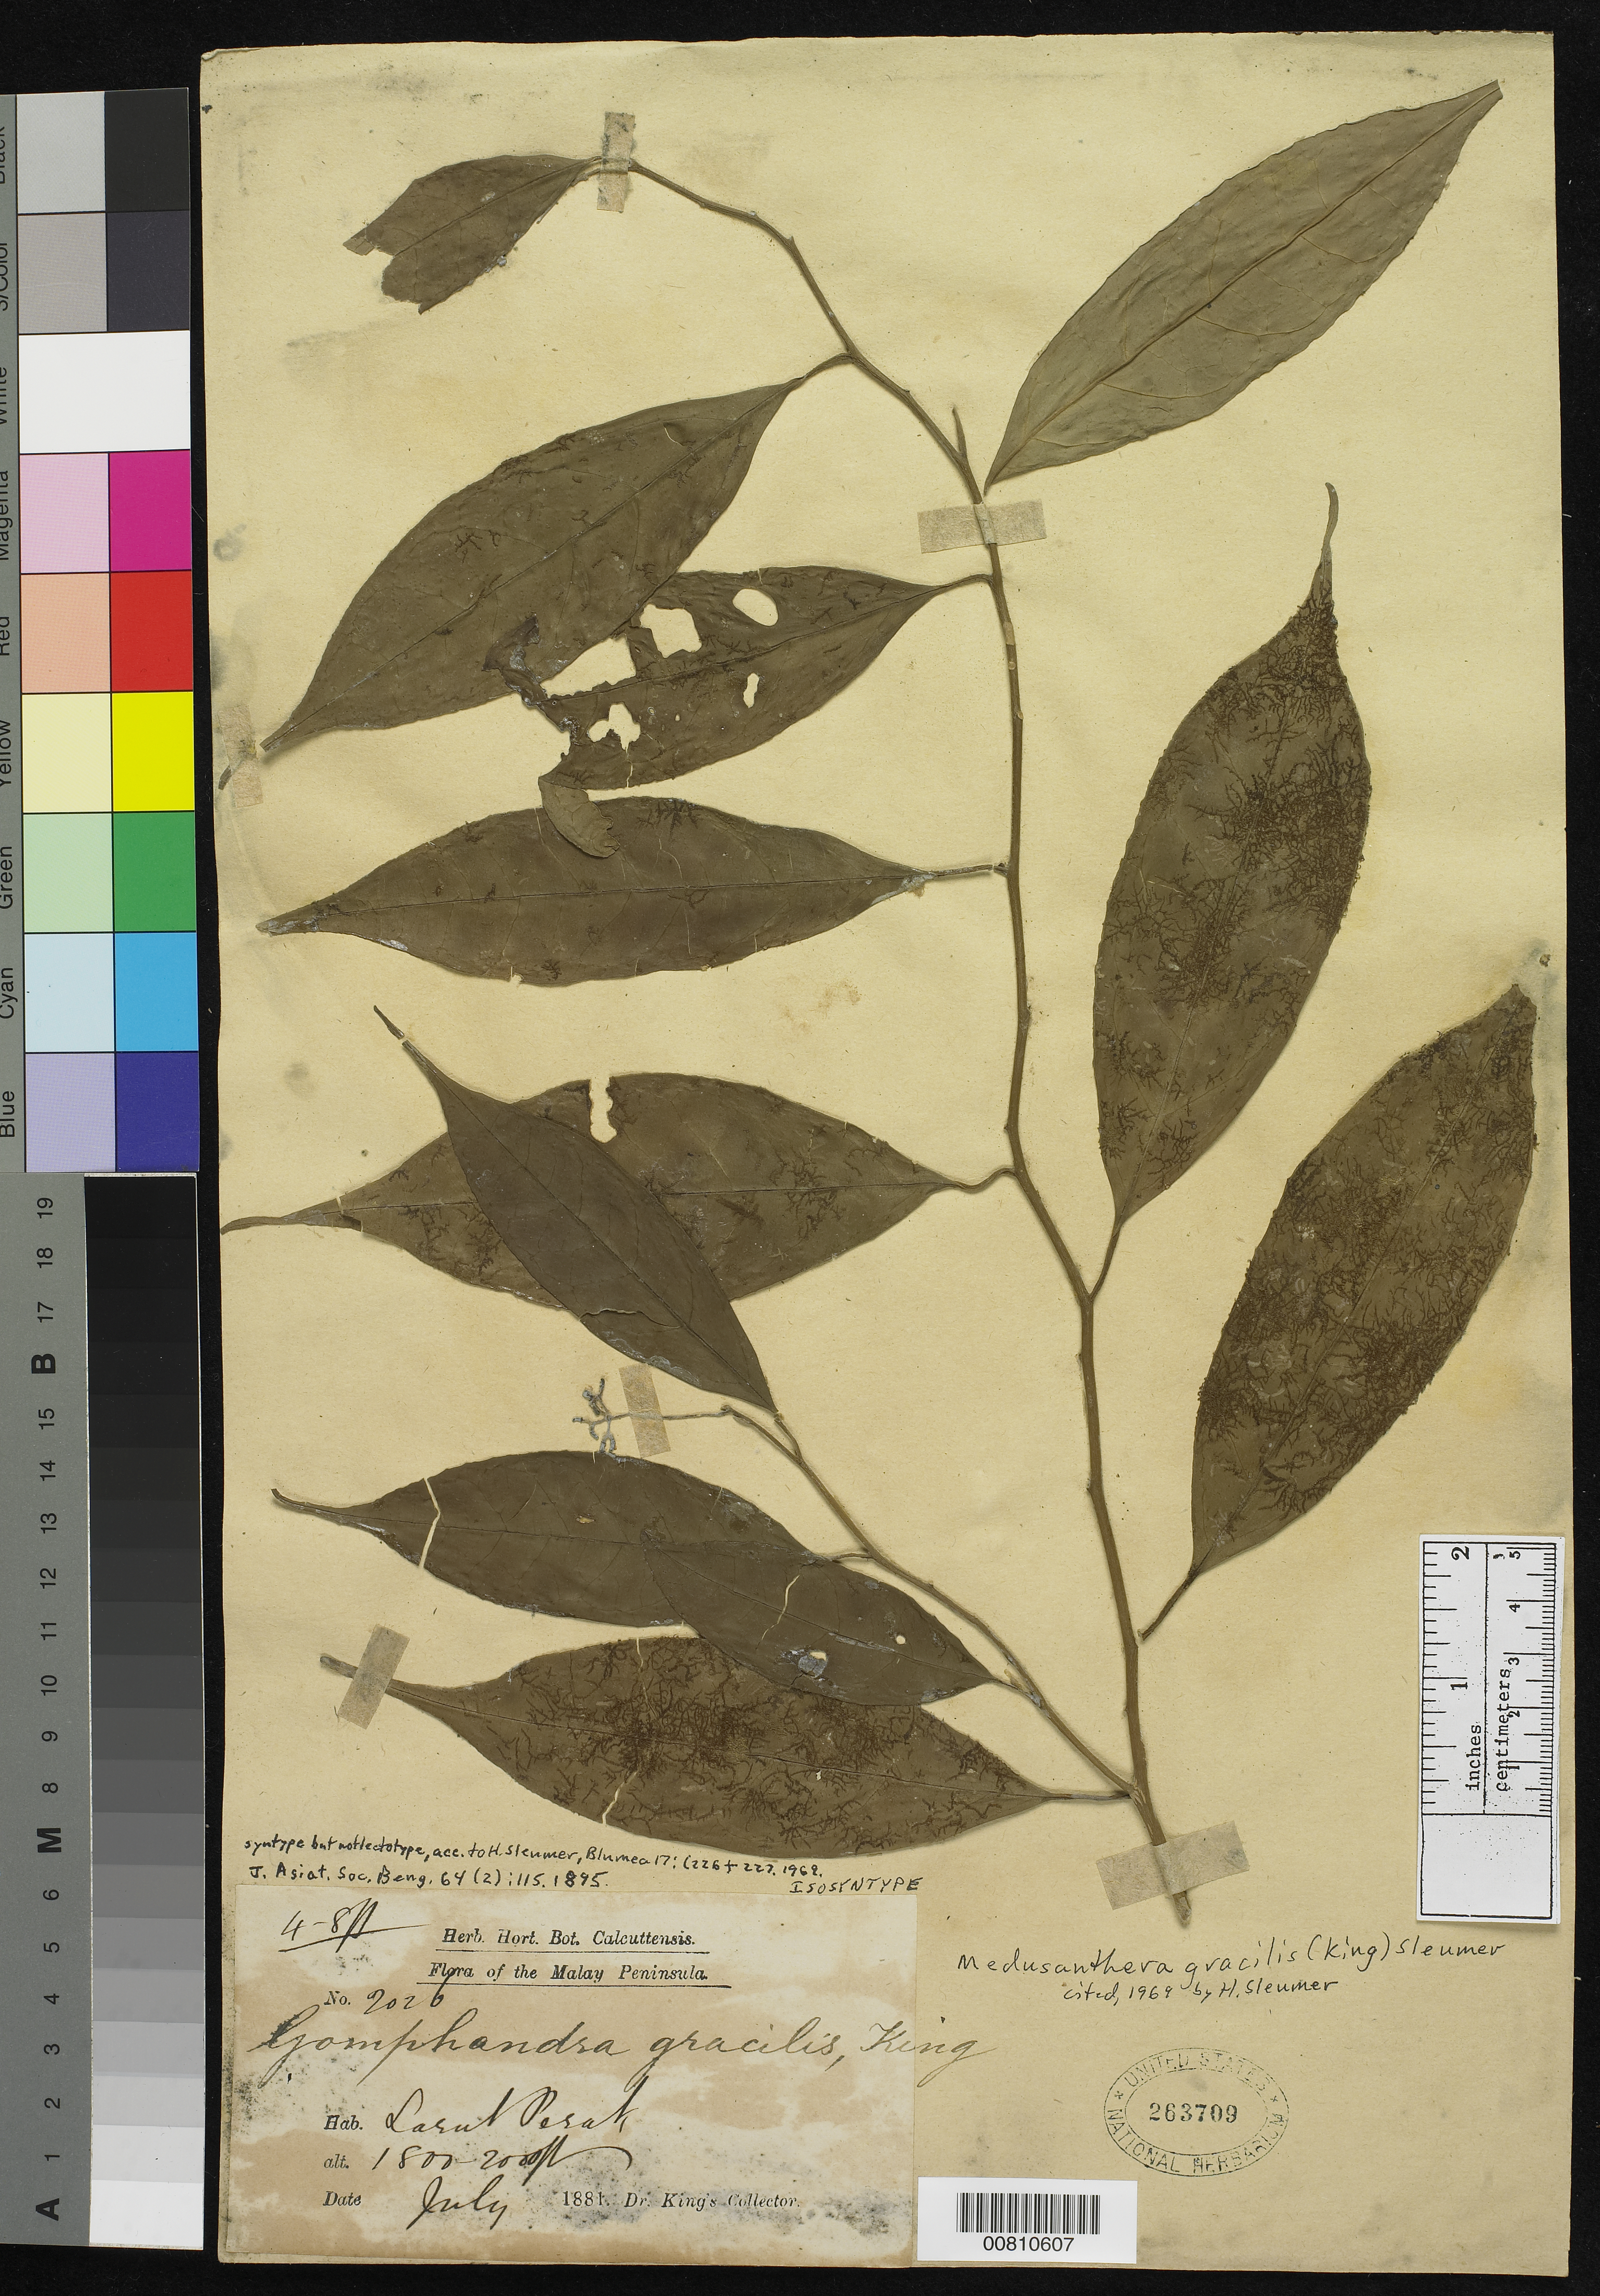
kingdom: Plantae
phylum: Tracheophyta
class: Magnoliopsida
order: Cardiopteridales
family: Stemonuraceae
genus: Gomphandra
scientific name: Gomphandra gracilis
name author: King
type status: Isosyntype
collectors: Dr. King's collector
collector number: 2026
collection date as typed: Jul 1881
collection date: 1881-07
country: Malaysia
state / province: Perak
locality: Larut, Perak.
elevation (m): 549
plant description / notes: Lectotype is King's Collector 5662.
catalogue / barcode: US 263709